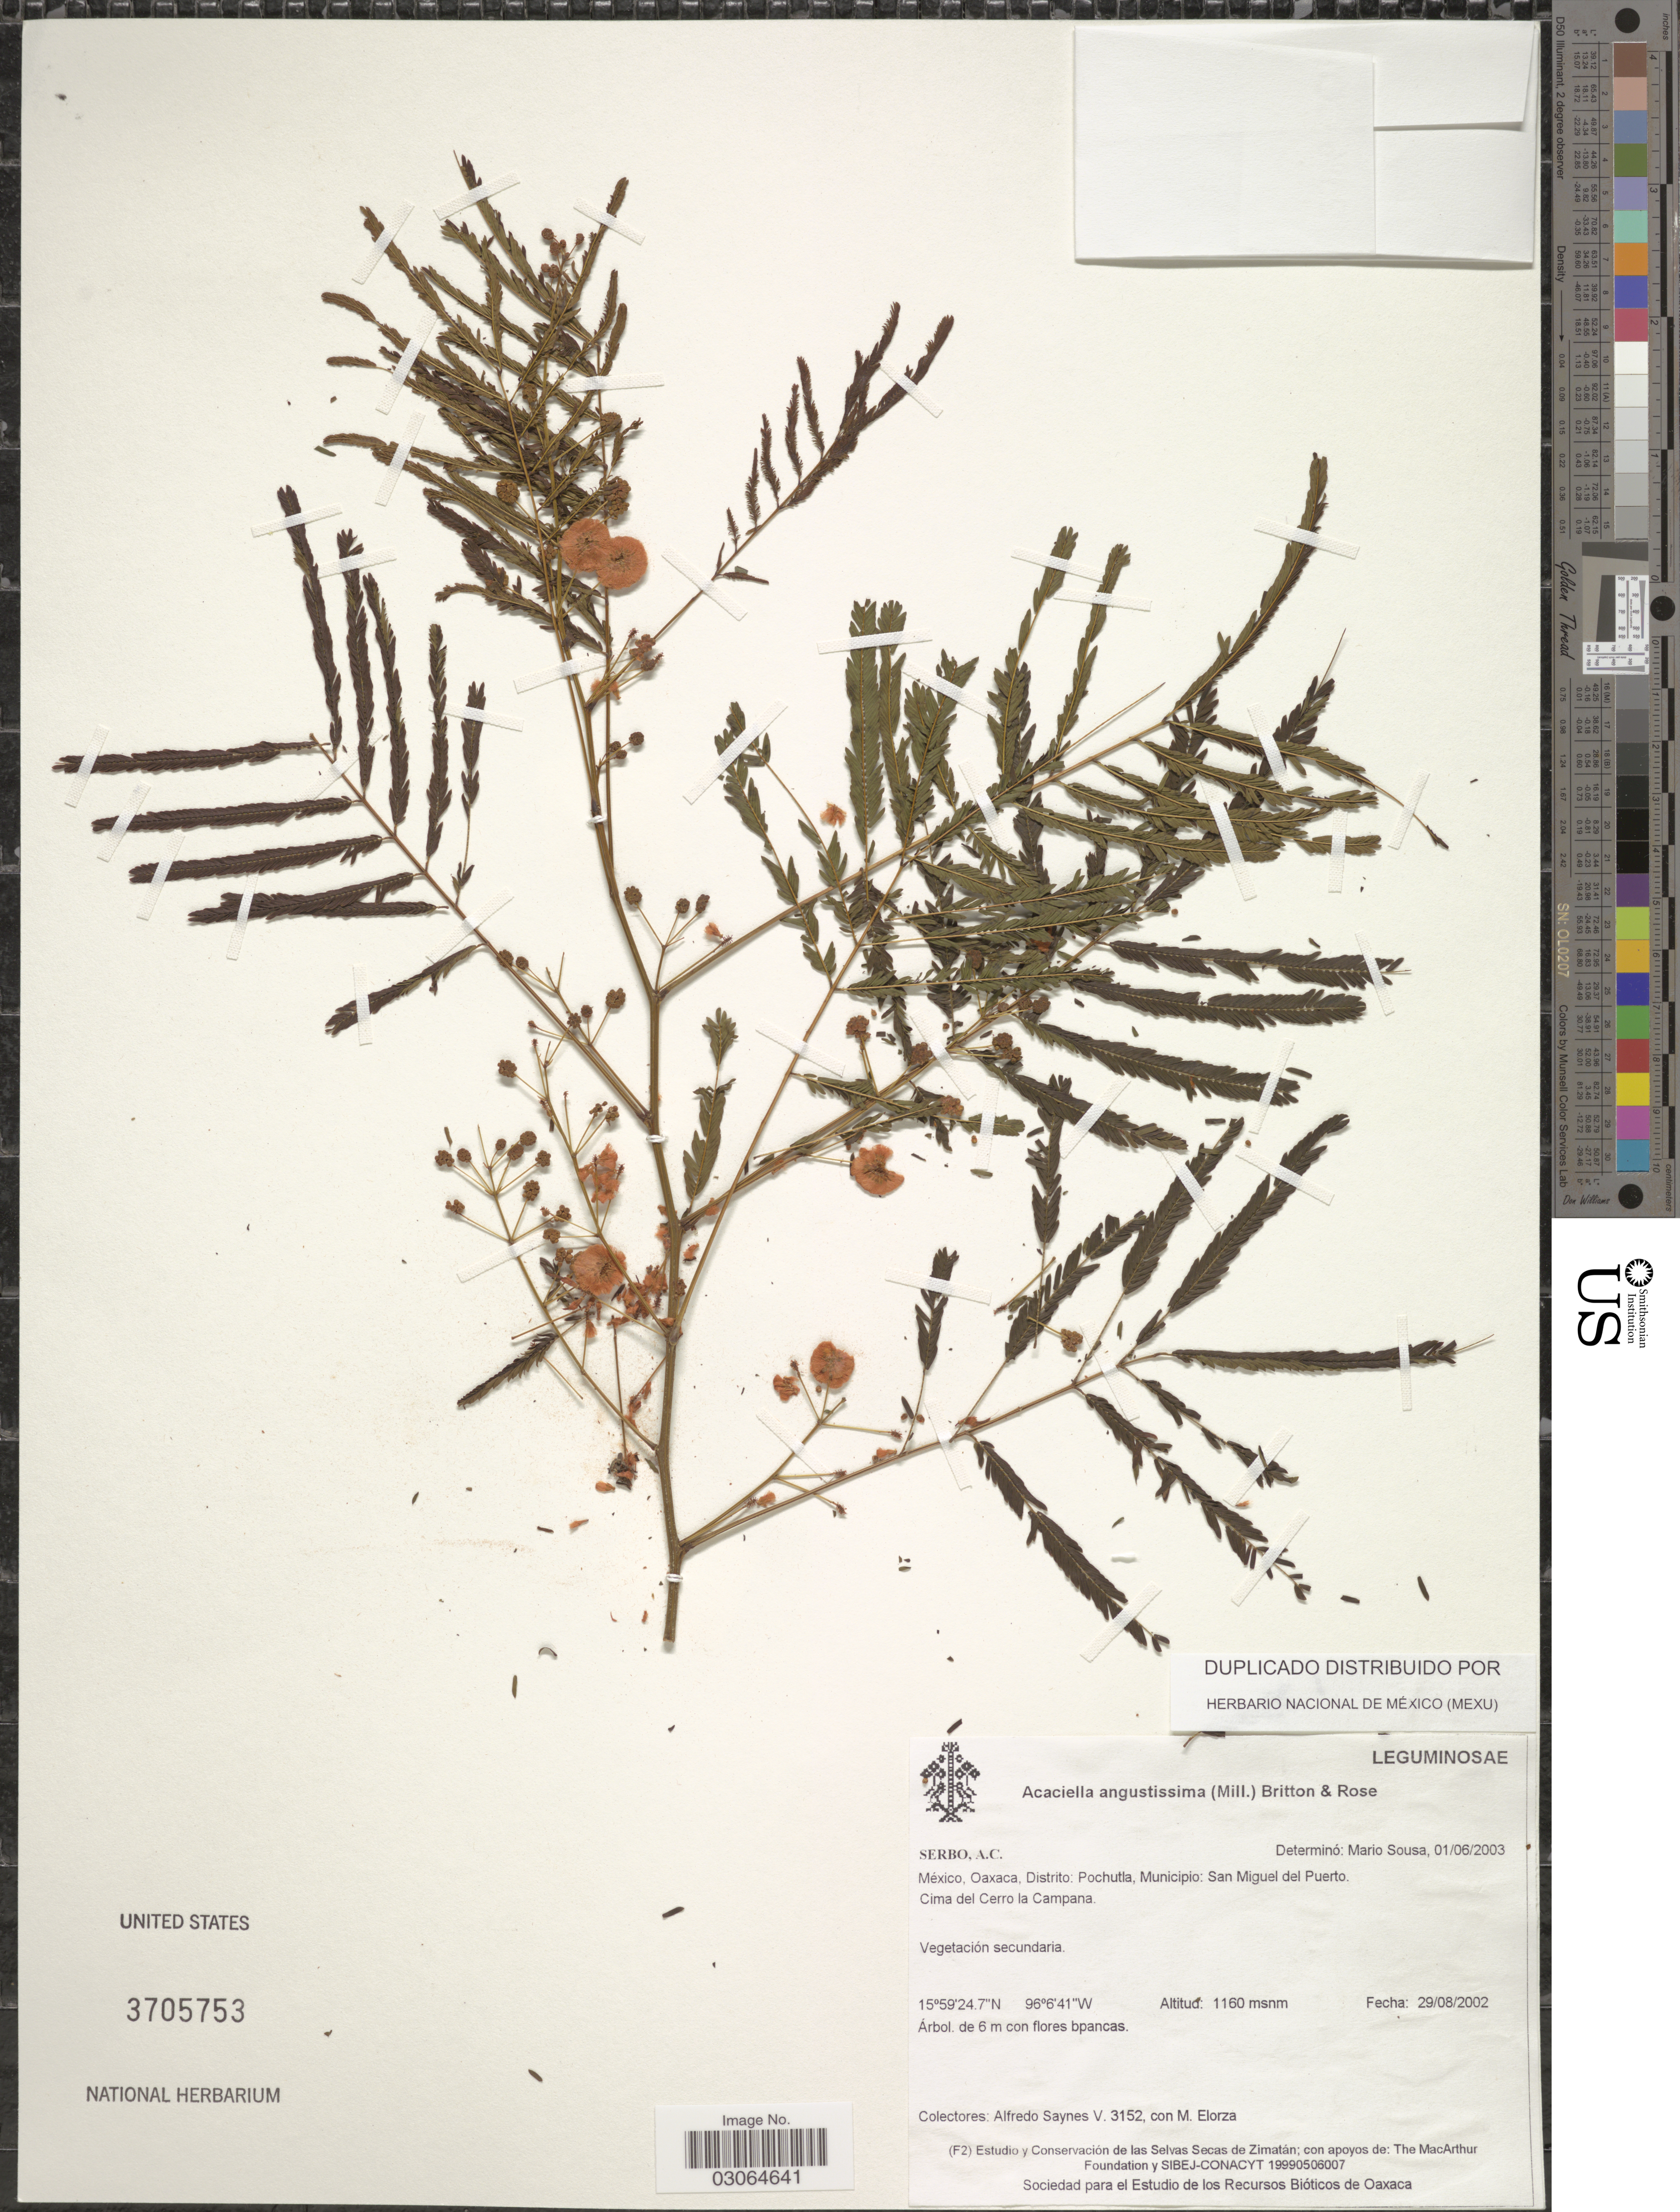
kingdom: Plantae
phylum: Tracheophyta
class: Magnoliopsida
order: Fabales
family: Fabaceae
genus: Acaciella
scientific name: Acaciella angustissima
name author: (Mill.) Britton & Rose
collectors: A. Saynes & M. Elorza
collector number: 3152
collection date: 2002-08-29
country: Mexico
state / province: Oaxaca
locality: Distrito: Pochutla, Municipio: San Miguel del Puerto. Cima del Cerro la Campana.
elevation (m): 1160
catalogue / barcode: US 3705753